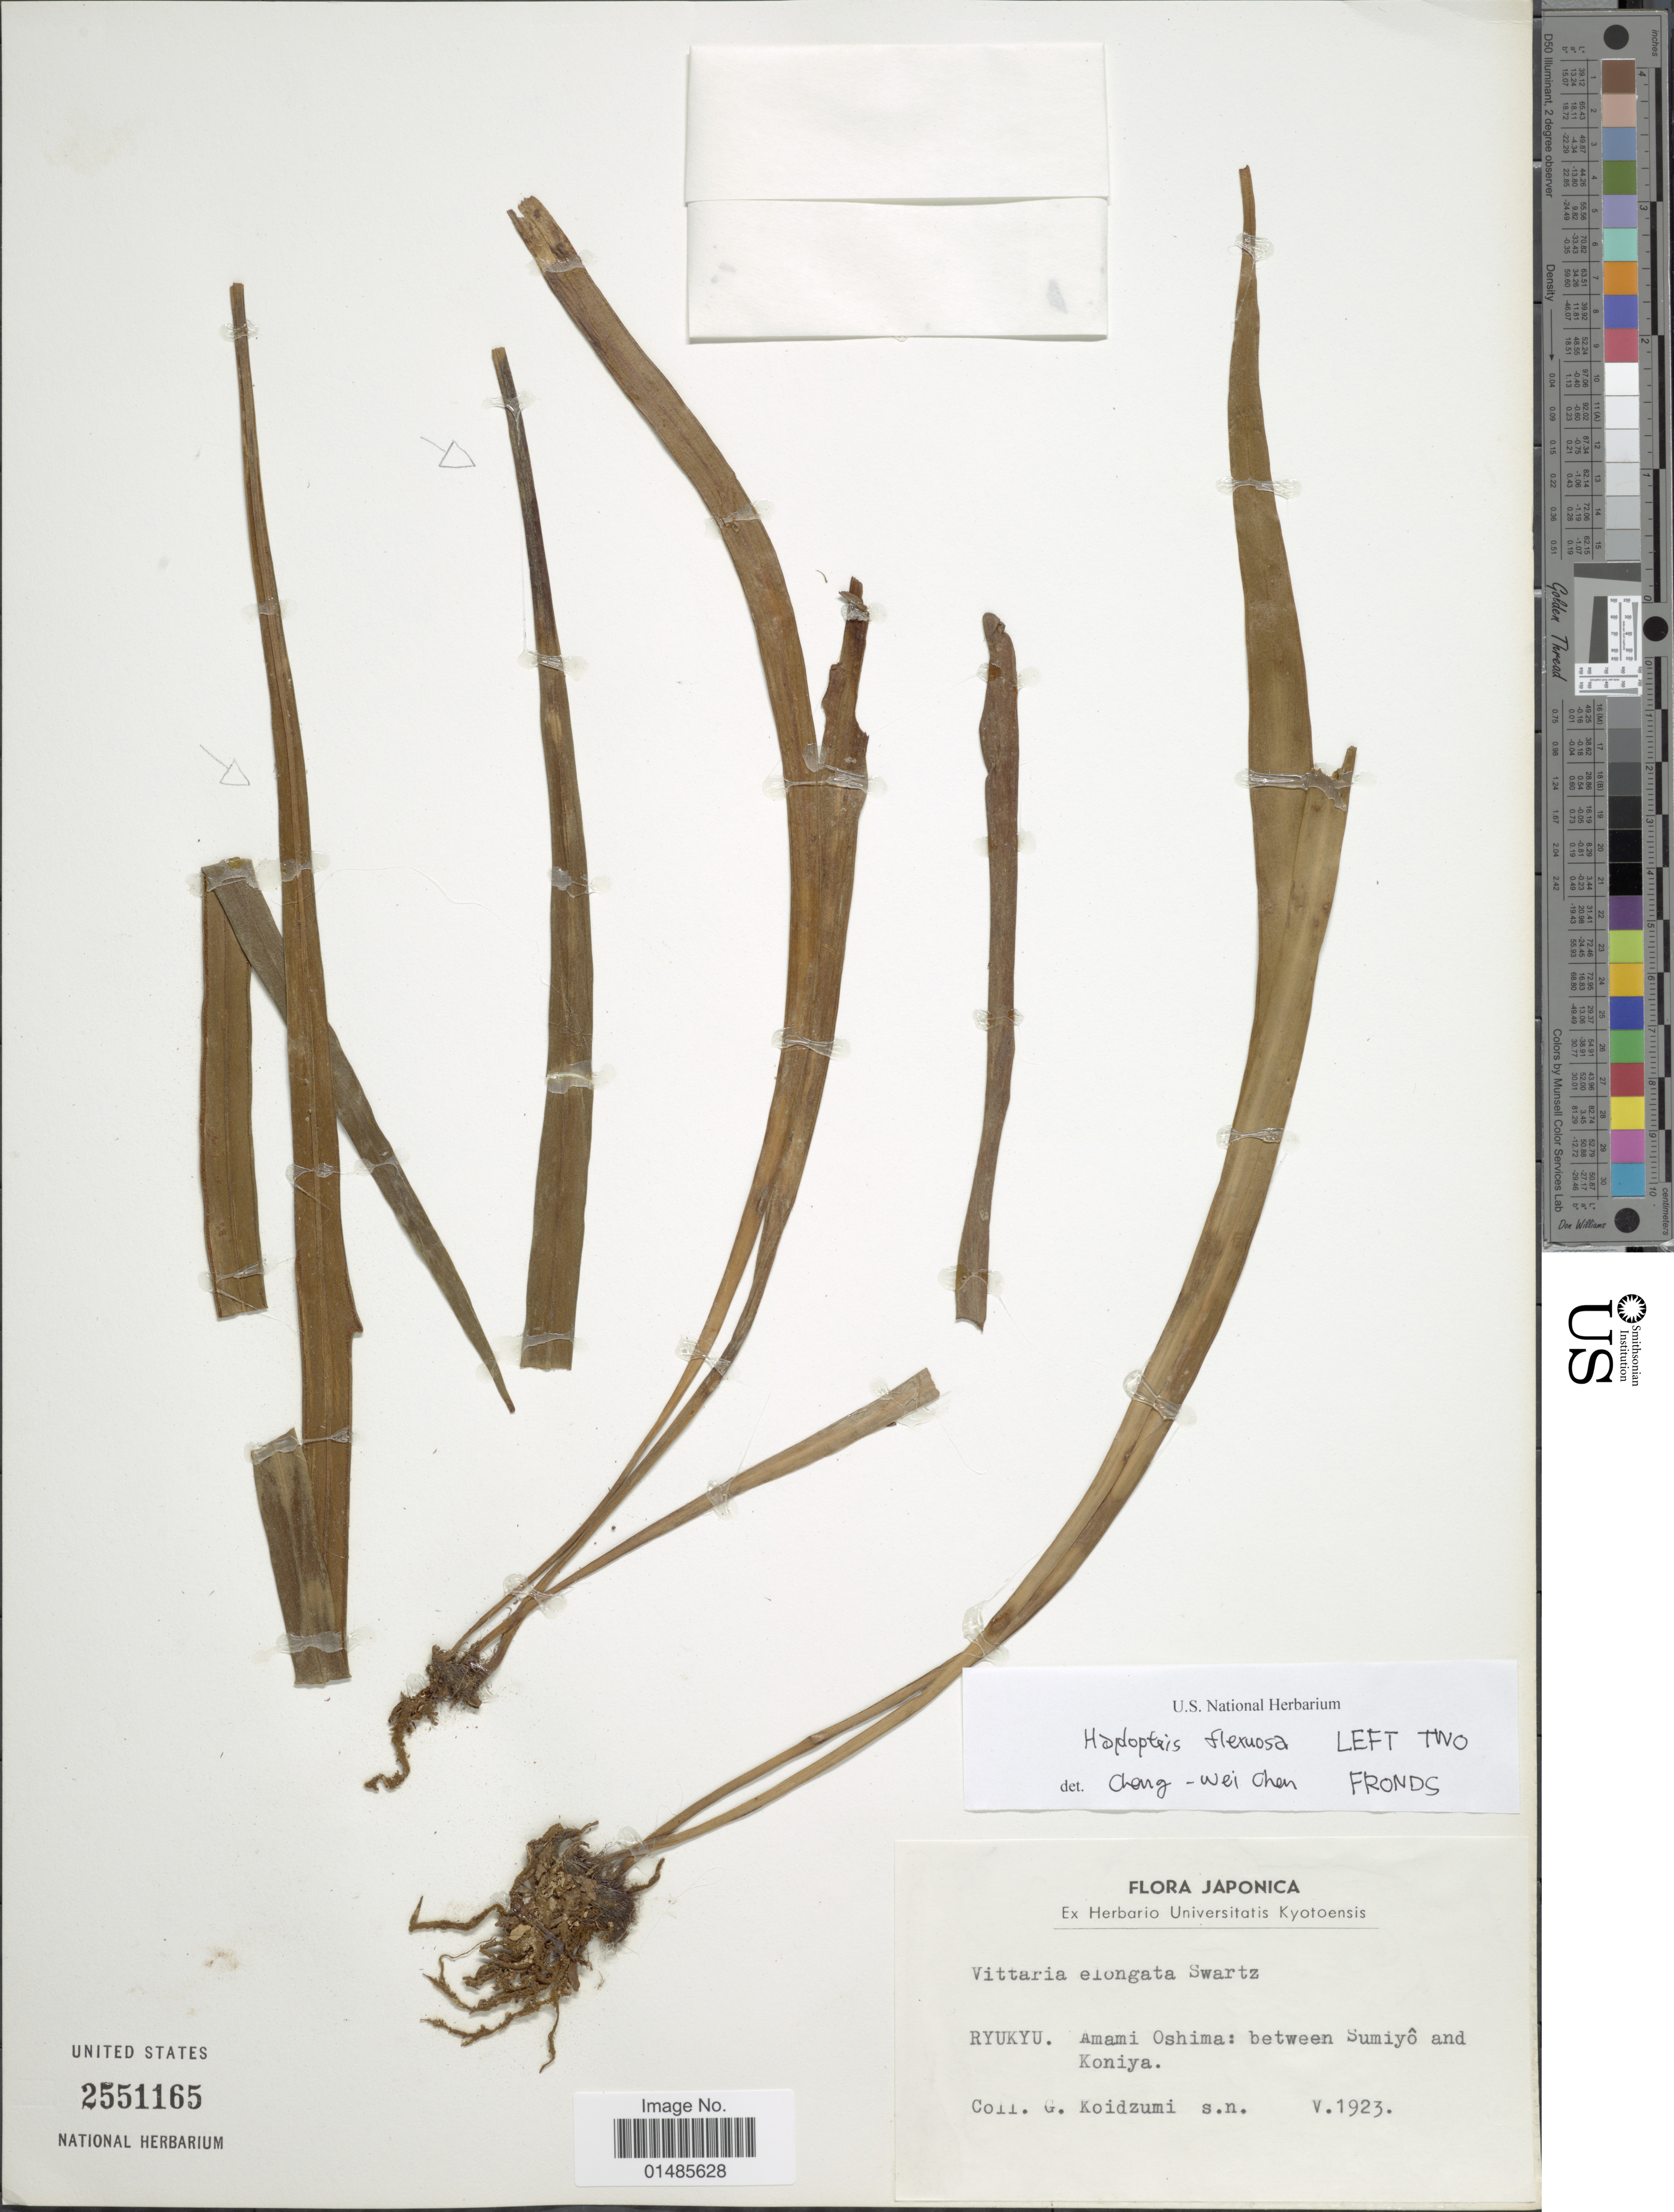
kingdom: Plantae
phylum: Tracheophyta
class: Polypodiopsida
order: Polypodiales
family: Pteridaceae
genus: Haplopteris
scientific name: Haplopteris flexuosa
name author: (Fée) E.H. Crane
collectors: G. Koidzumi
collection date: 1923-05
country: Japan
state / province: Okinawa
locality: Ryukyu: Amami Oshima: between Sumiyô and Koniya.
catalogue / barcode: US 2551165